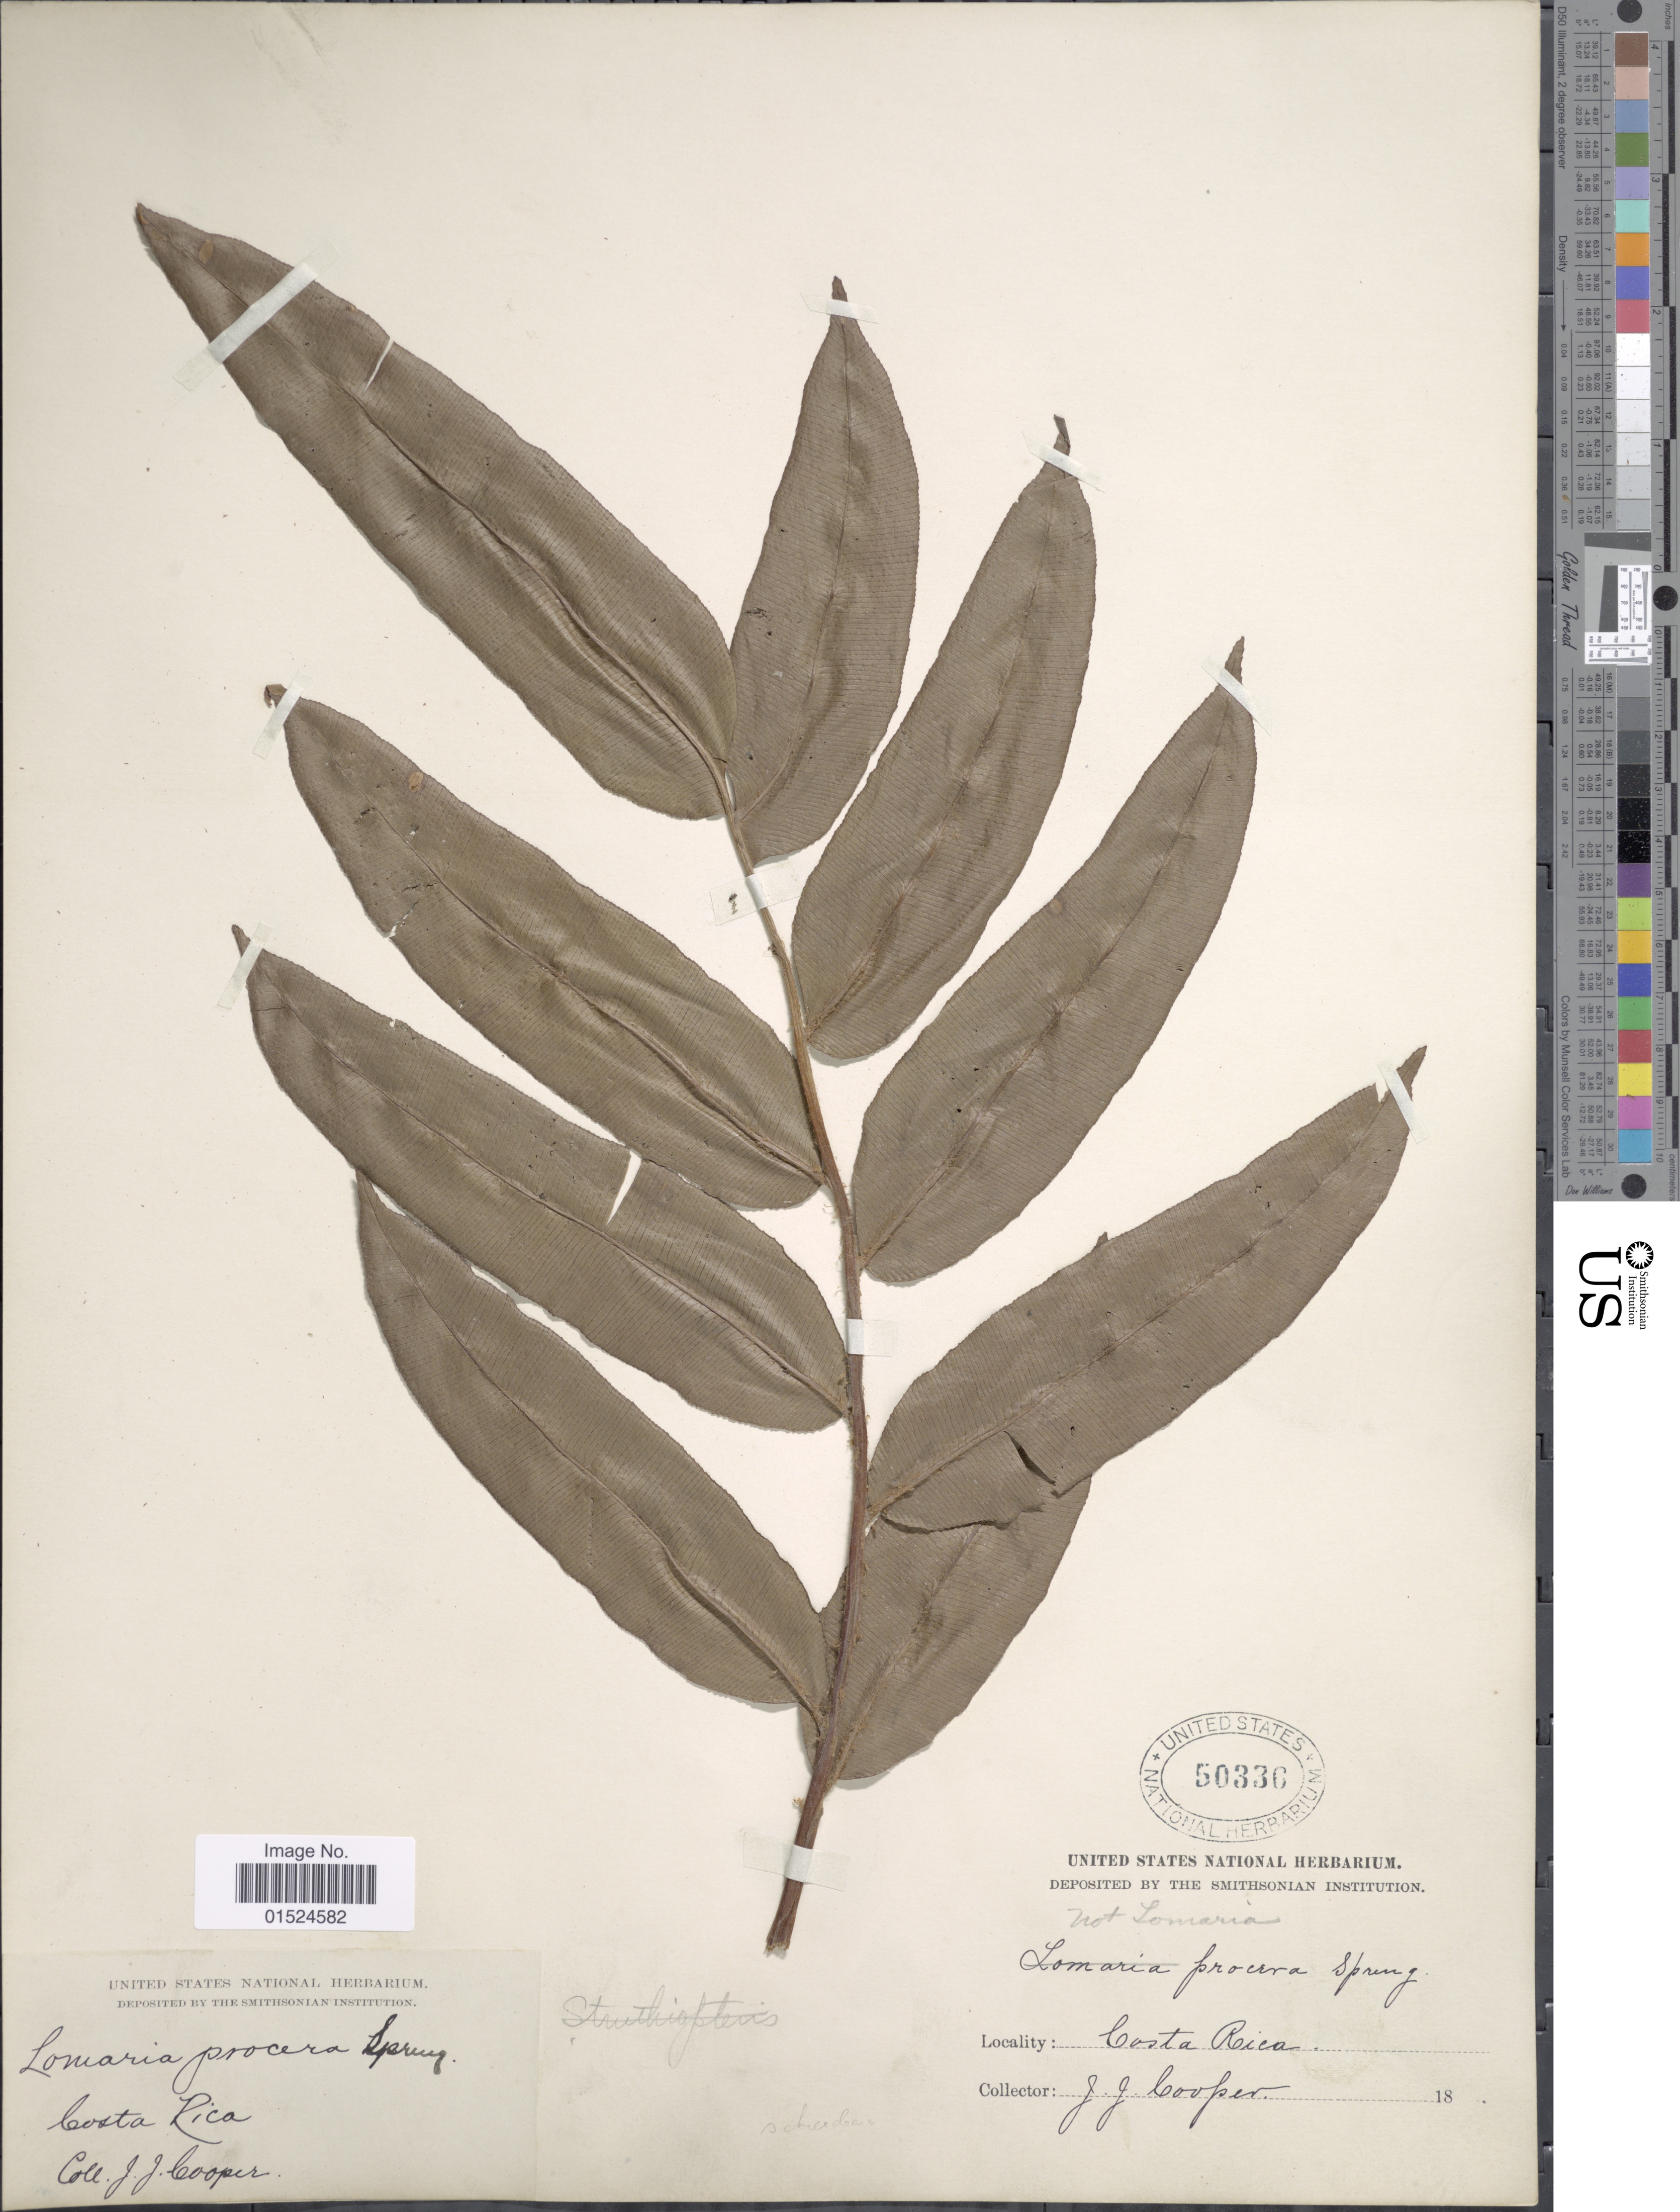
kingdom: Plantae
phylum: Tracheophyta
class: Polypodiopsida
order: Polypodiales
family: Blechnaceae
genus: Blechnum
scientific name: Blechnum viviparum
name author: (Broadh.) C. Chr.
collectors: J. J. Cooper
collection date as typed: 18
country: Costa Rica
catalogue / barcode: US 50336